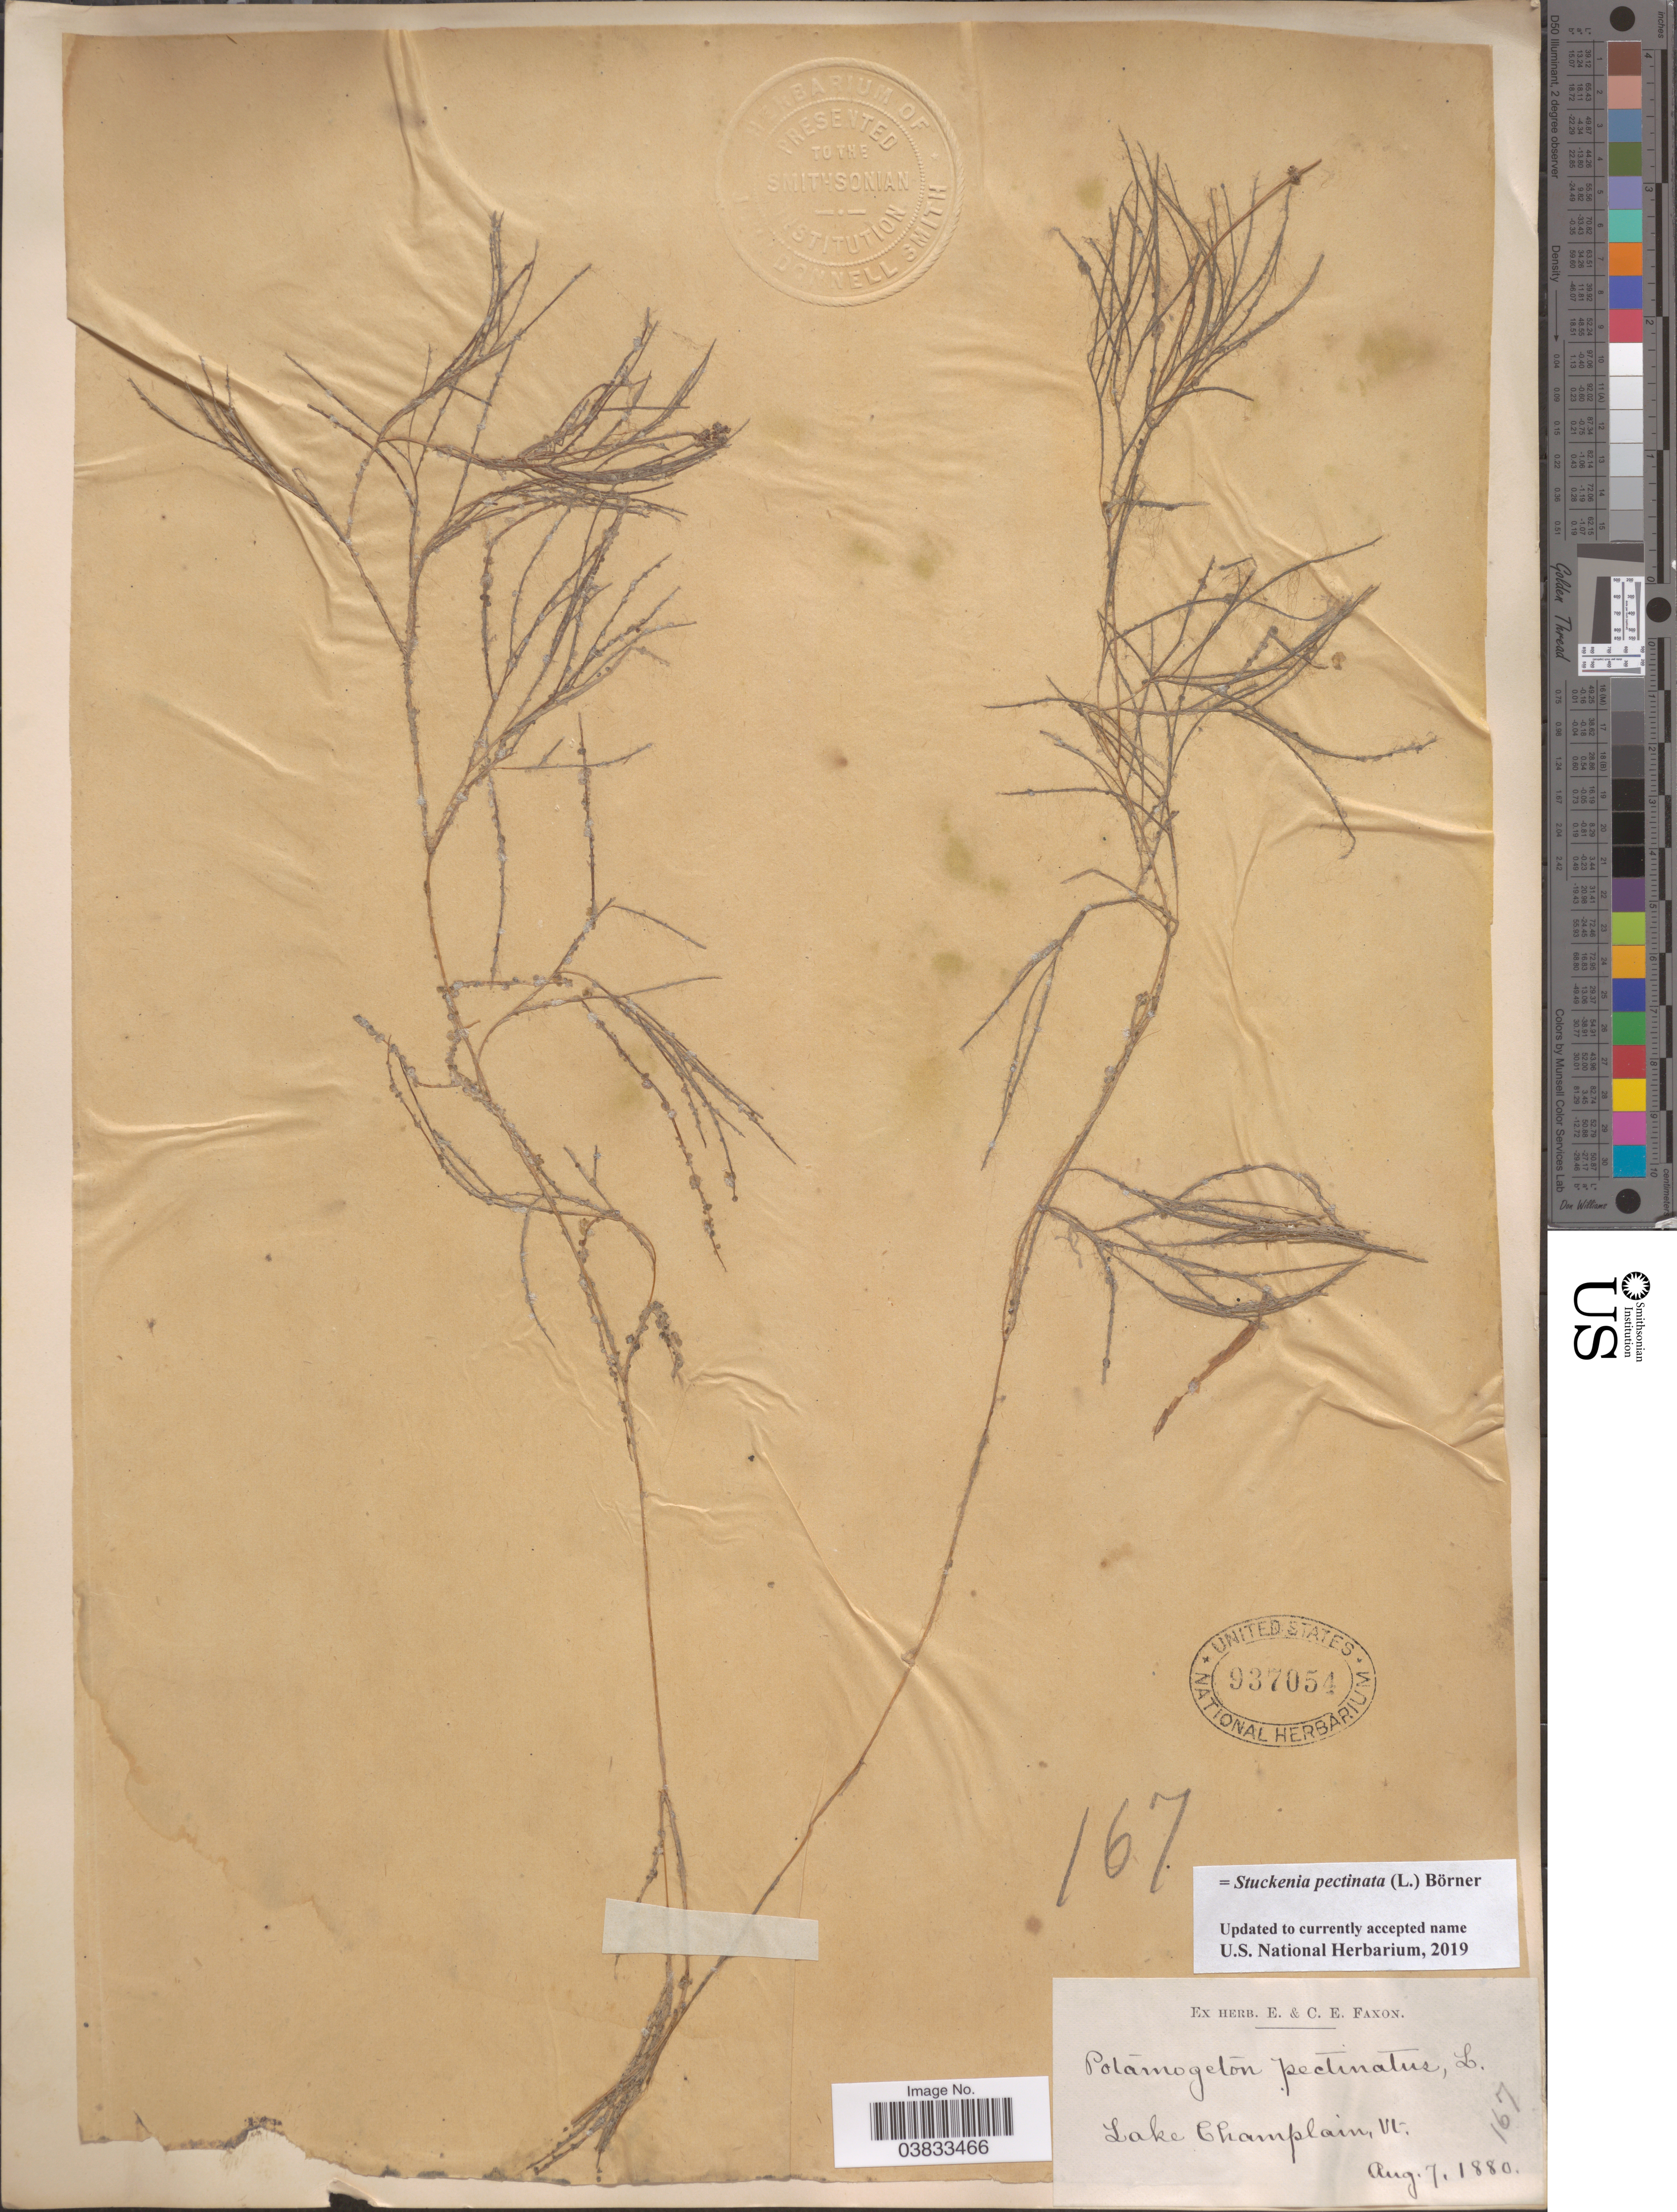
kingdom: Plantae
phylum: Tracheophyta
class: Liliopsida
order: Alismatales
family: Potamogetonaceae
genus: Stuckenia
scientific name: Stuckenia pectinata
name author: (L.) Börner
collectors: ex herb. E. & C.E. Faxon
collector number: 167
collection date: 1880-08-07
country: United States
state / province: Vermont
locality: Lake Champlain.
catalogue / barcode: US 937054